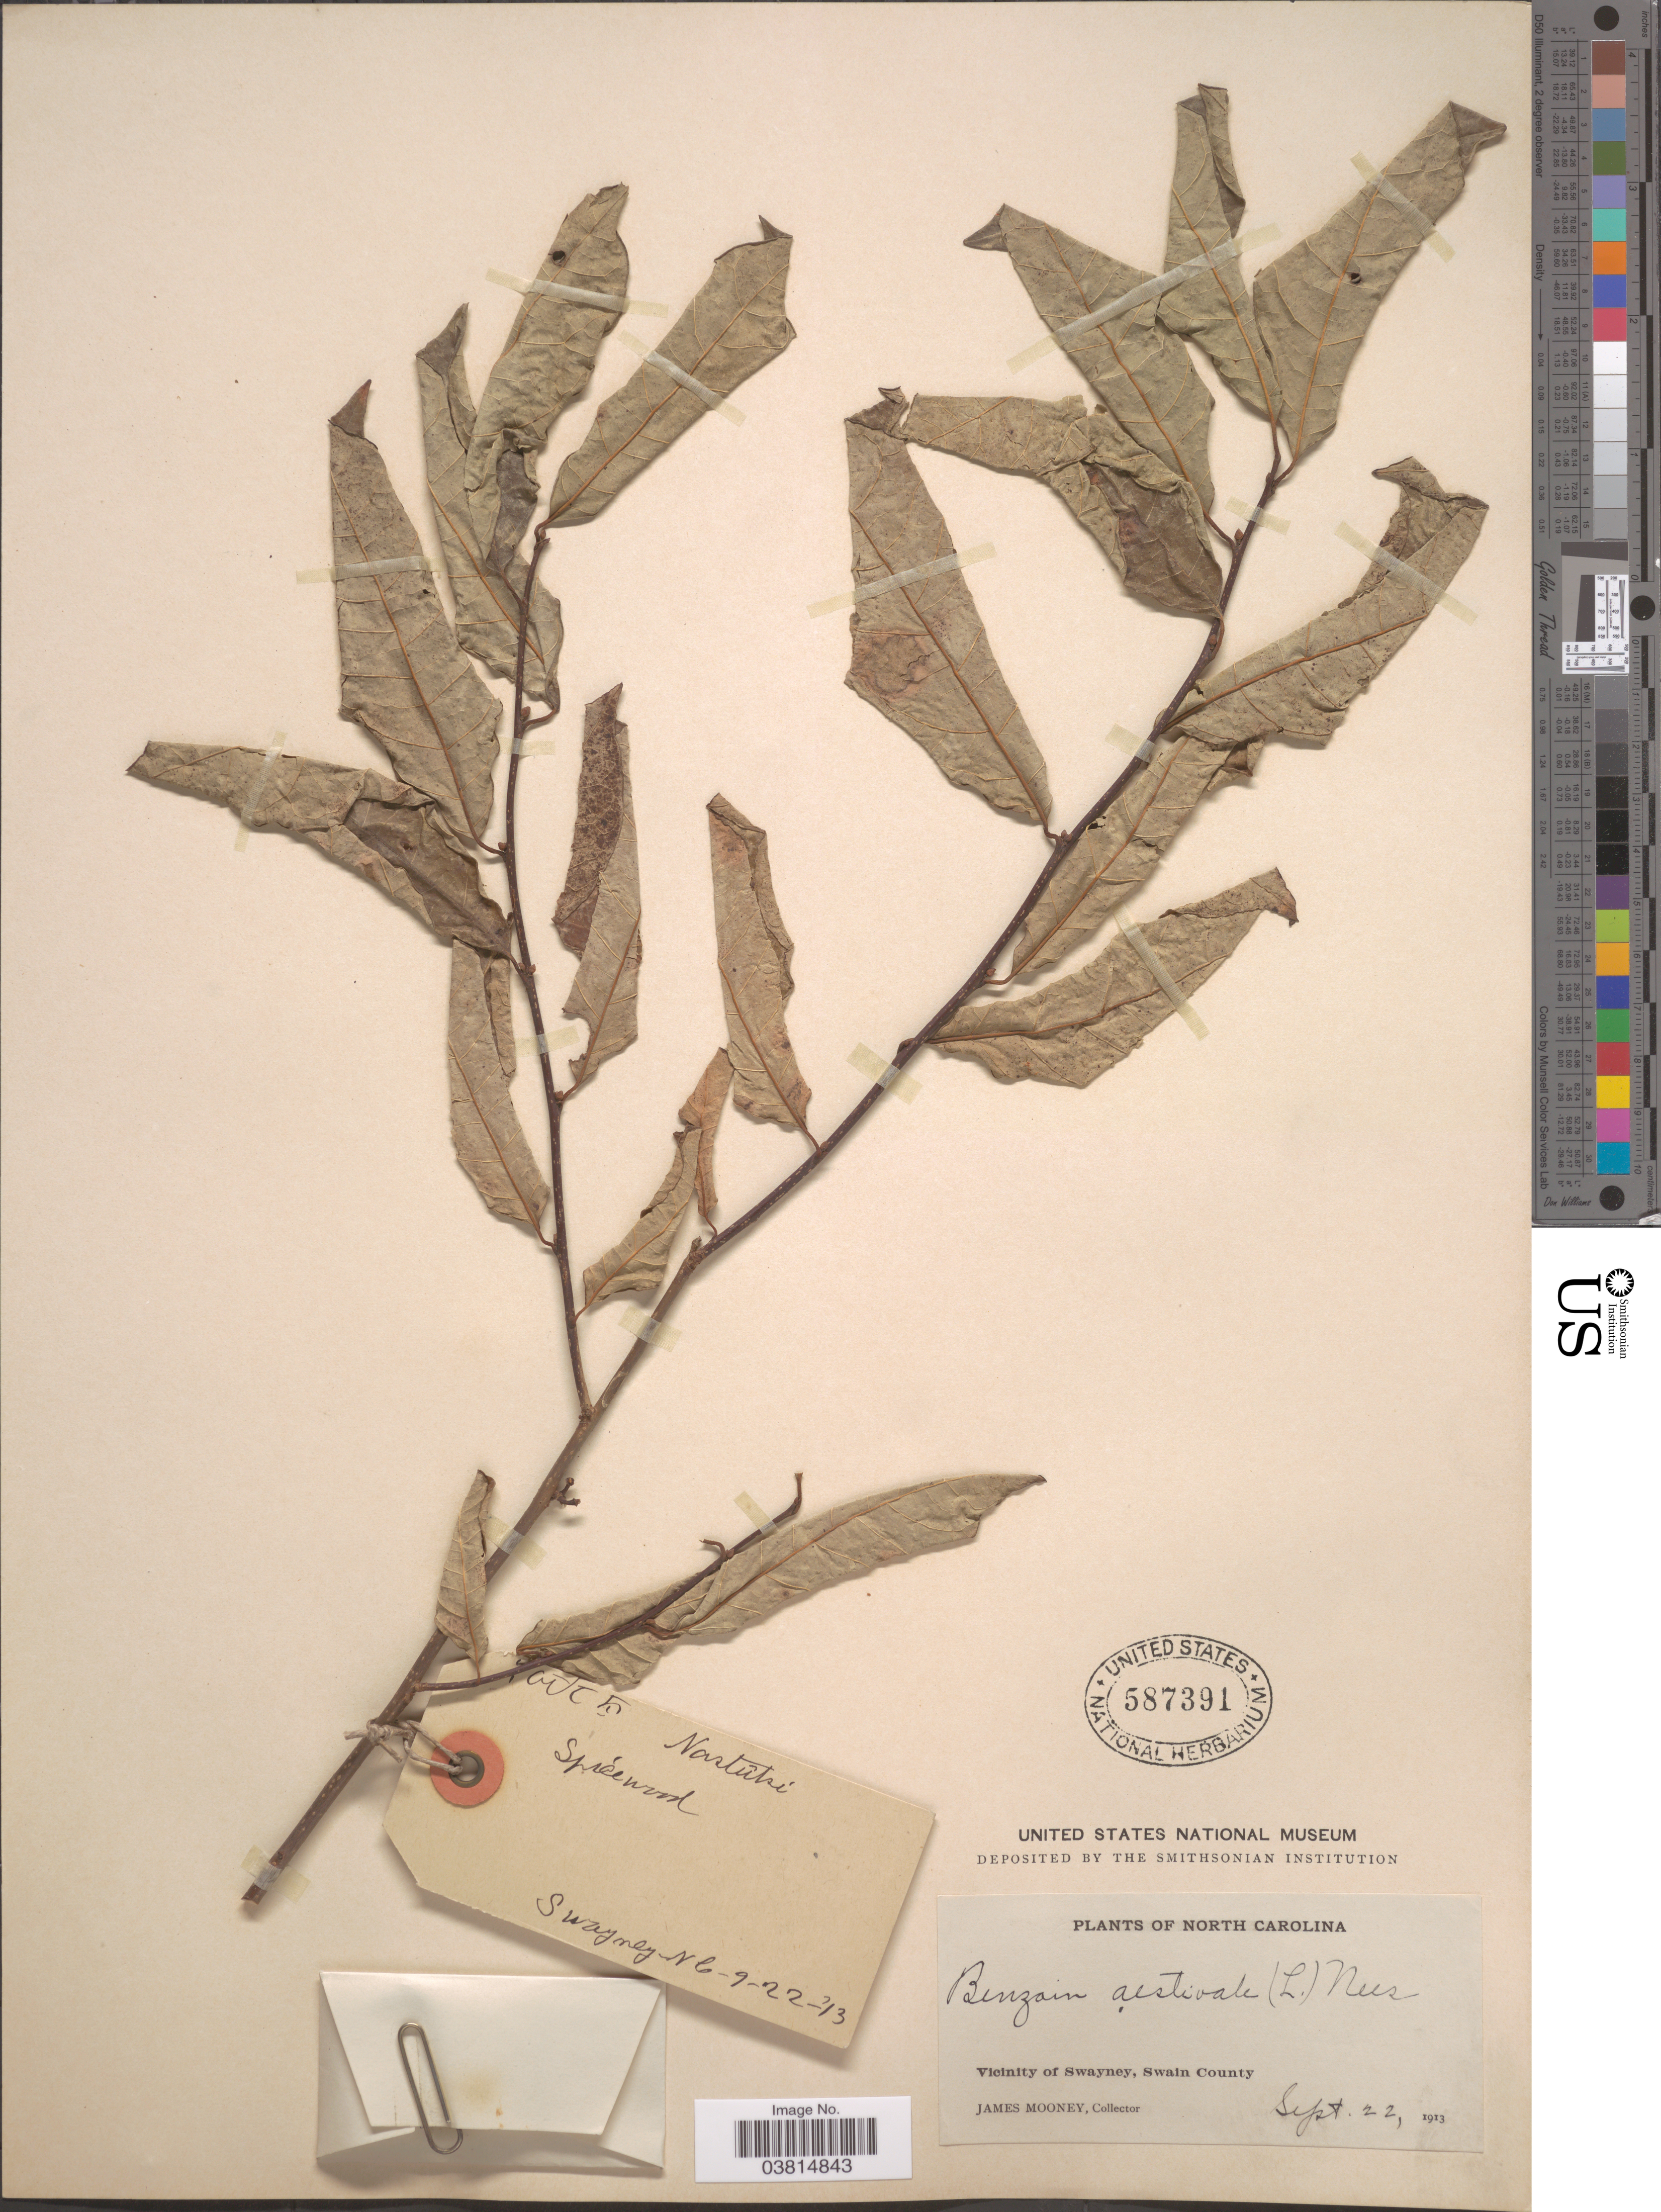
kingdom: Plantae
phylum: Tracheophyta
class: Magnoliopsida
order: Laurales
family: Lauraceae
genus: Lindera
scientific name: Lindera benzoin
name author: (L.) Blume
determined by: Strong, Mark T., (BOT), Smithsonian Institution - National Museum of Natural History (UNITED STATES)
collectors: J. Mooney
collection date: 1913-09-22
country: United States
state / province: North Carolina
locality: Vicinity of Swayney, Swain County.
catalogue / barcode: US 587391